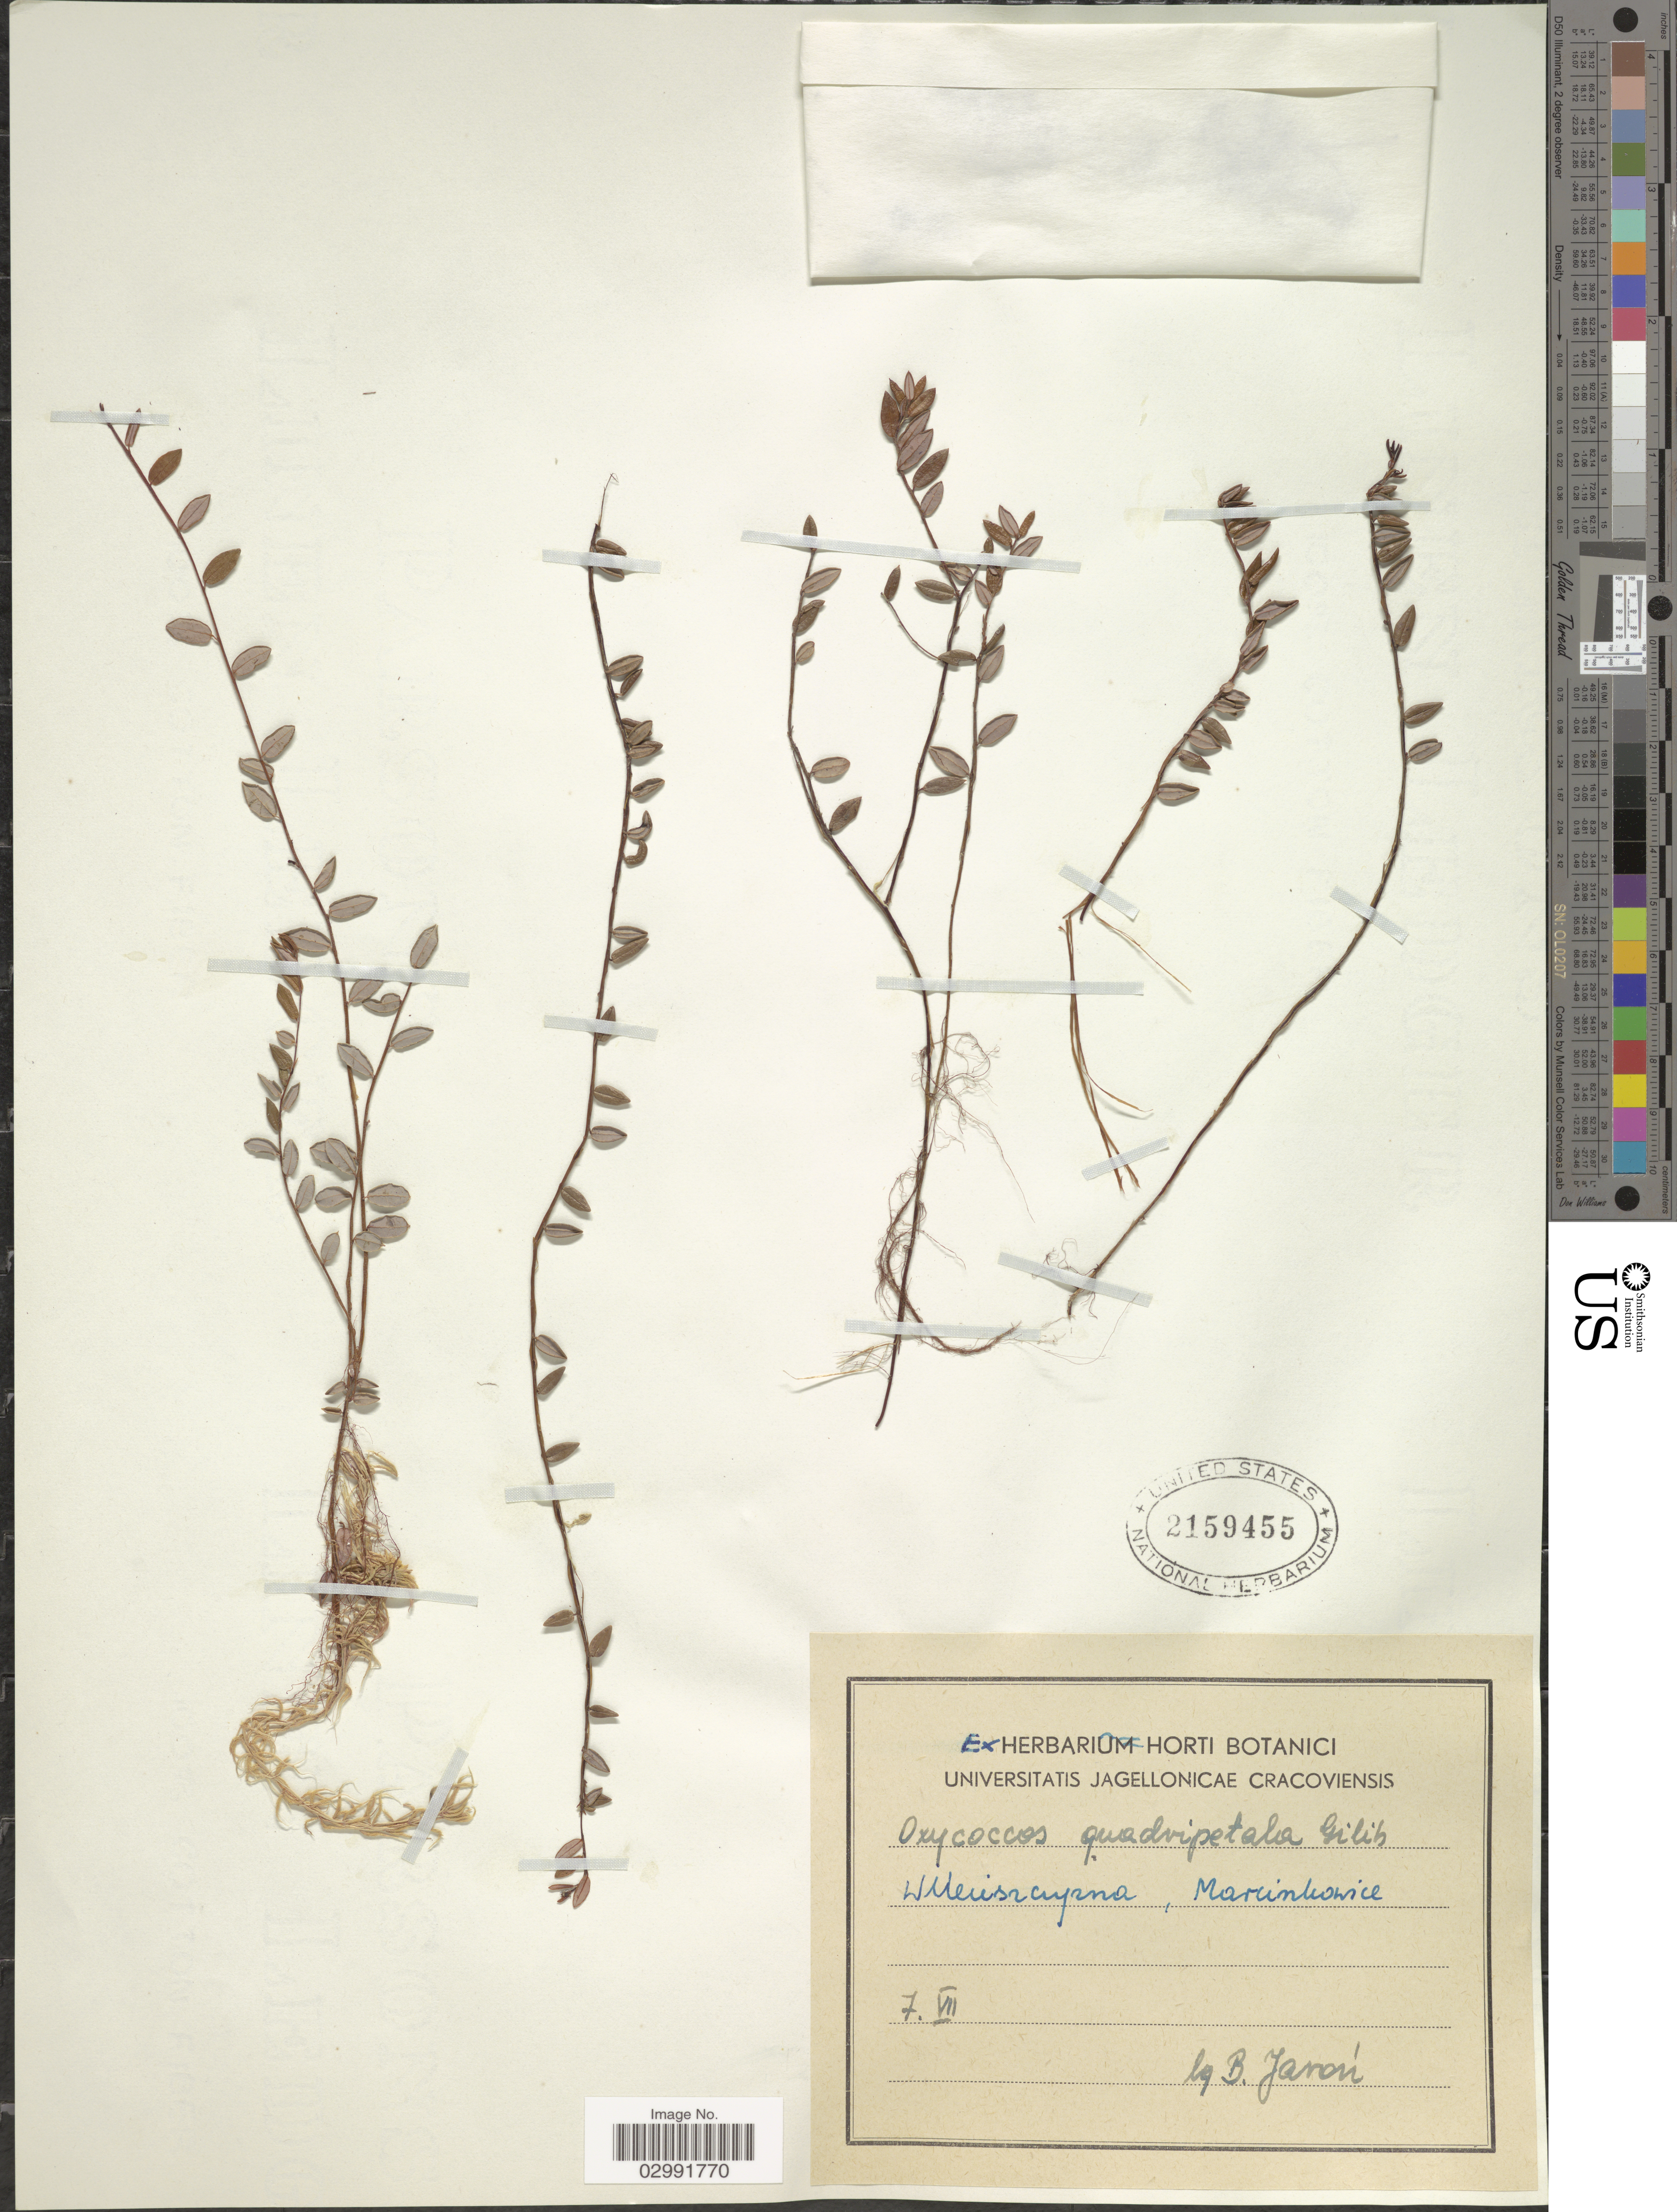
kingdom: Plantae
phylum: Tracheophyta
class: Magnoliopsida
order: Ericales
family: Ericaceae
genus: Vaccinium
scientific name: Vaccinium oxycoccos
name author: L.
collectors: B. Jaron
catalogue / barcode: US 2159455